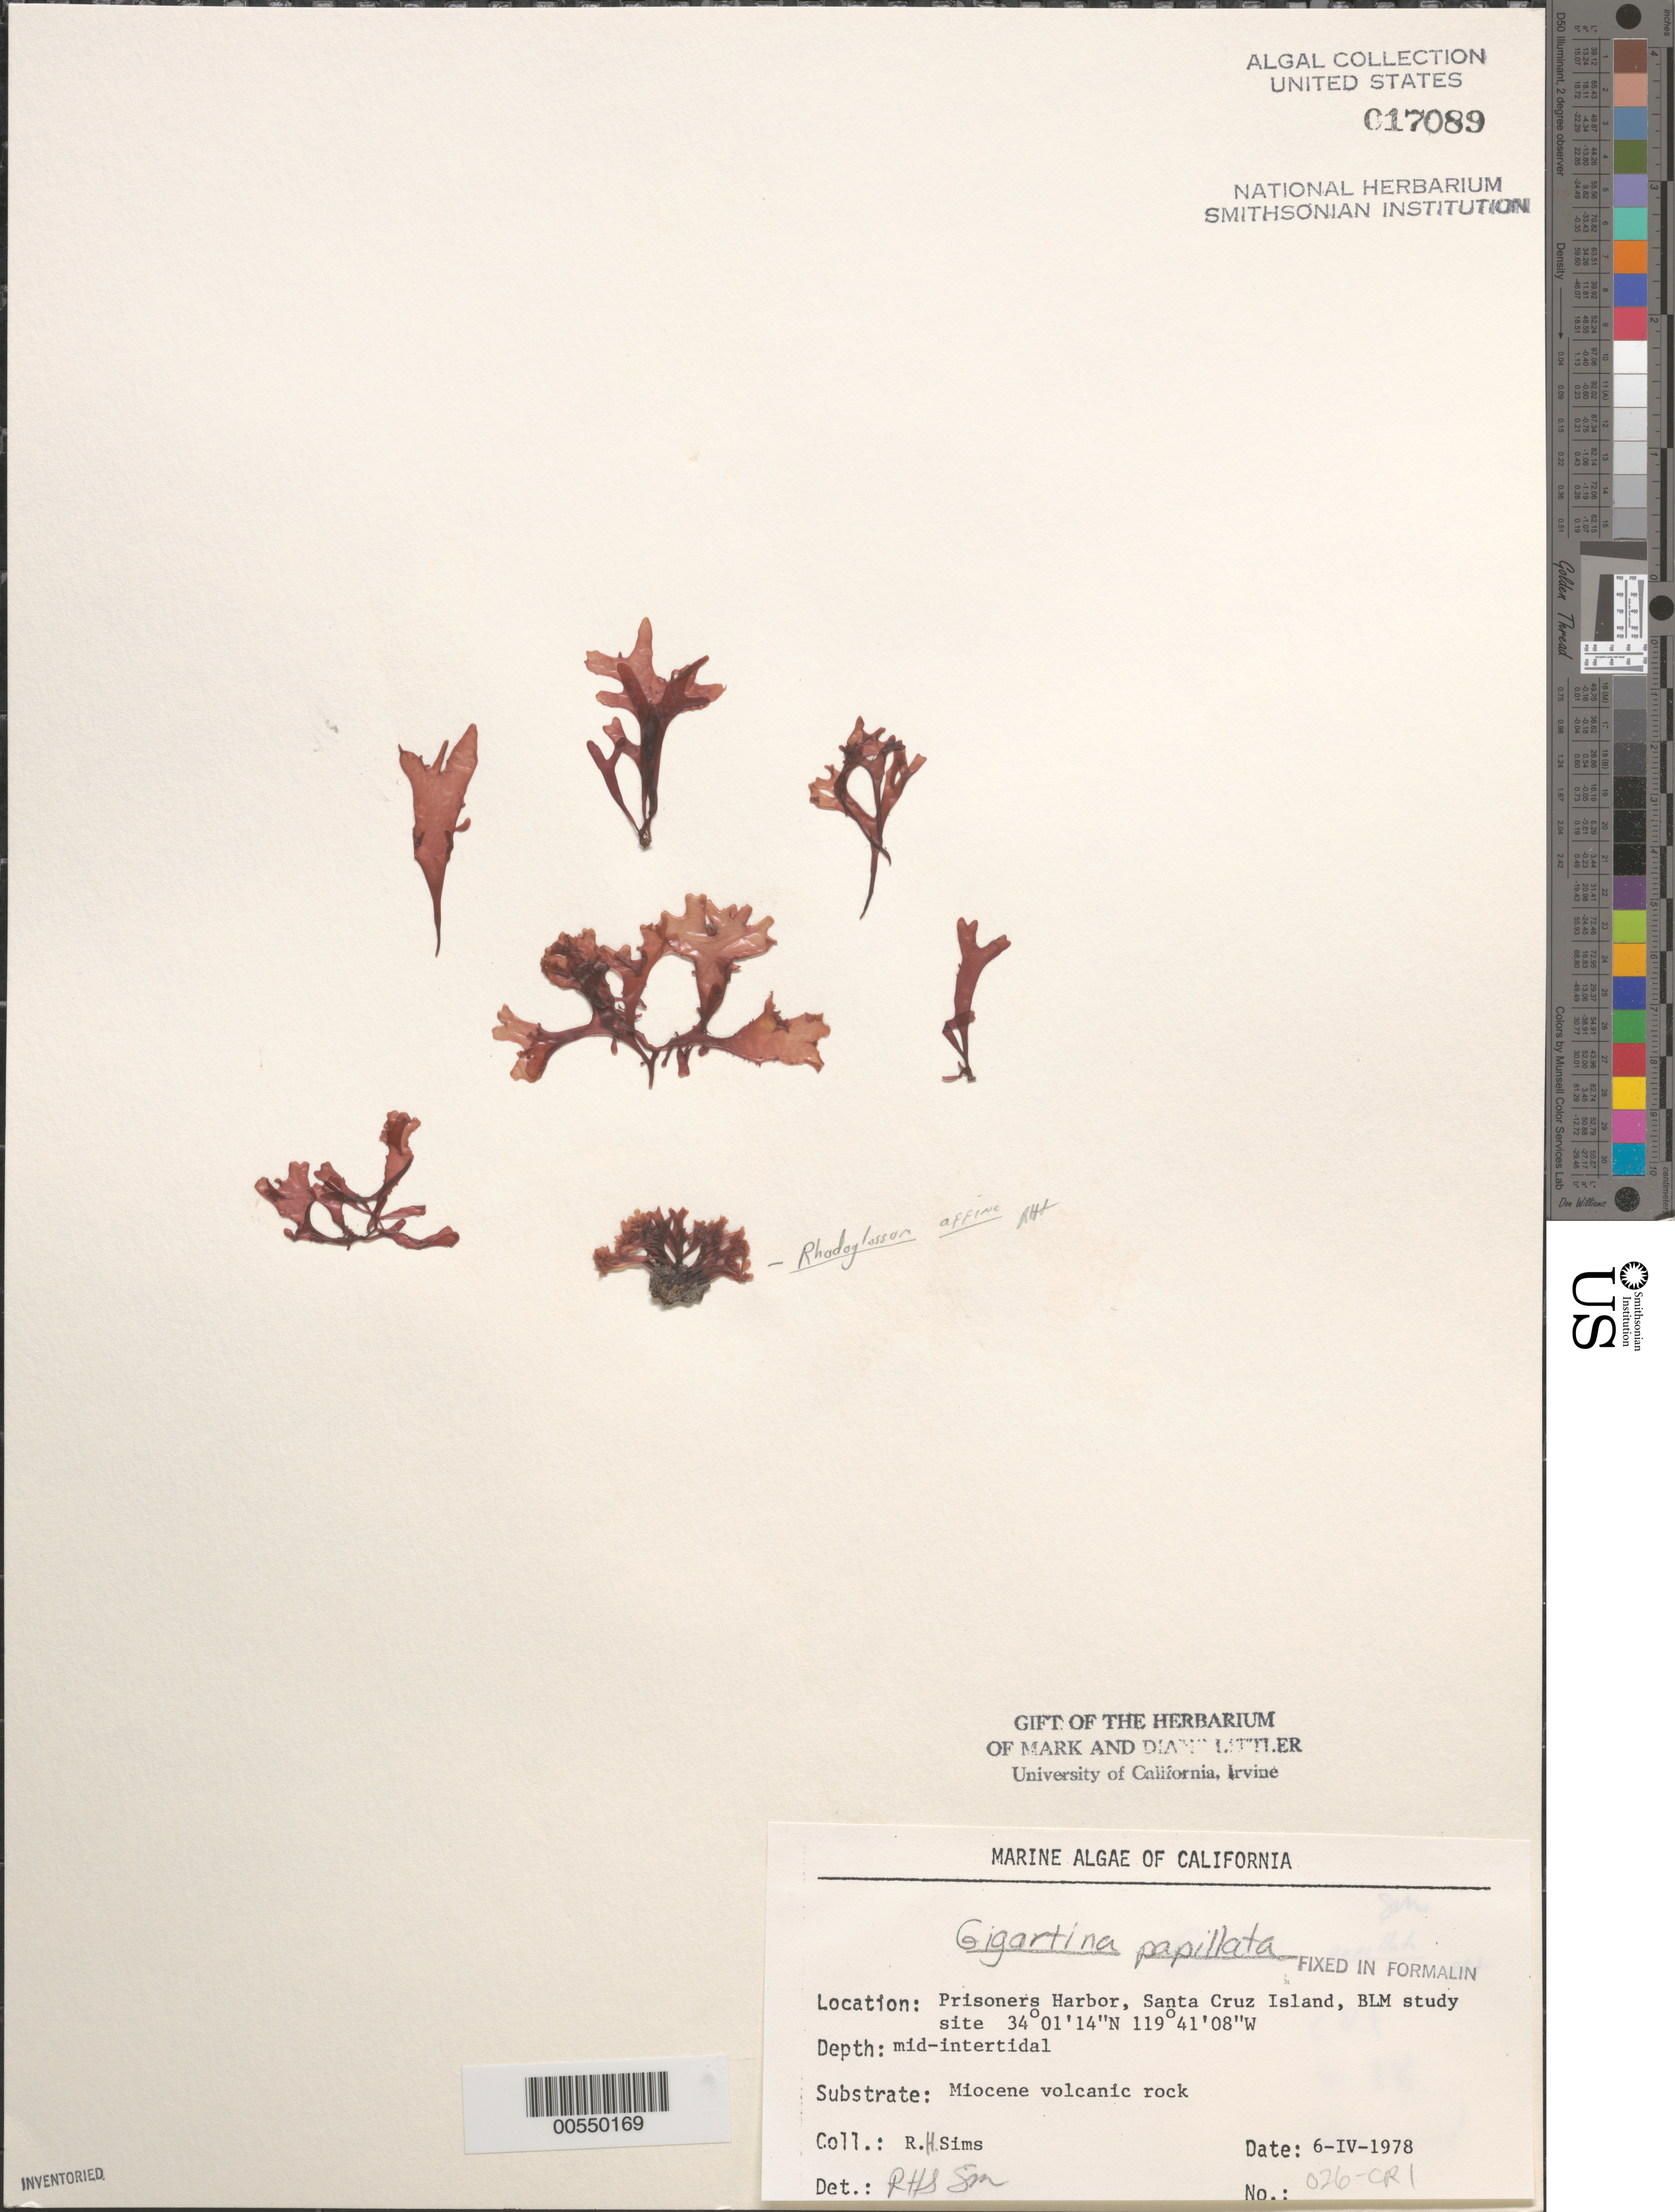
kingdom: Plantae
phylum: Rhodophyta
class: Florideophyceae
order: Gigartinales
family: Phyllophoraceae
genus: Mastocarpus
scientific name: Mastocarpus papillatus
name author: (C. Agardh) Kütz.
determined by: Algae name updating Project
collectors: R. H. Sims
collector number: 026-cri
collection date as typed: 06 Apr 1978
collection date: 1978-04-06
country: United States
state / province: California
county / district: Santa Barbara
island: Santa Cruz Island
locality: Prisoners Harbor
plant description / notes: BLM-SOCALBIGHT Rocky Intertidal Survey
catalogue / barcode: US 17089